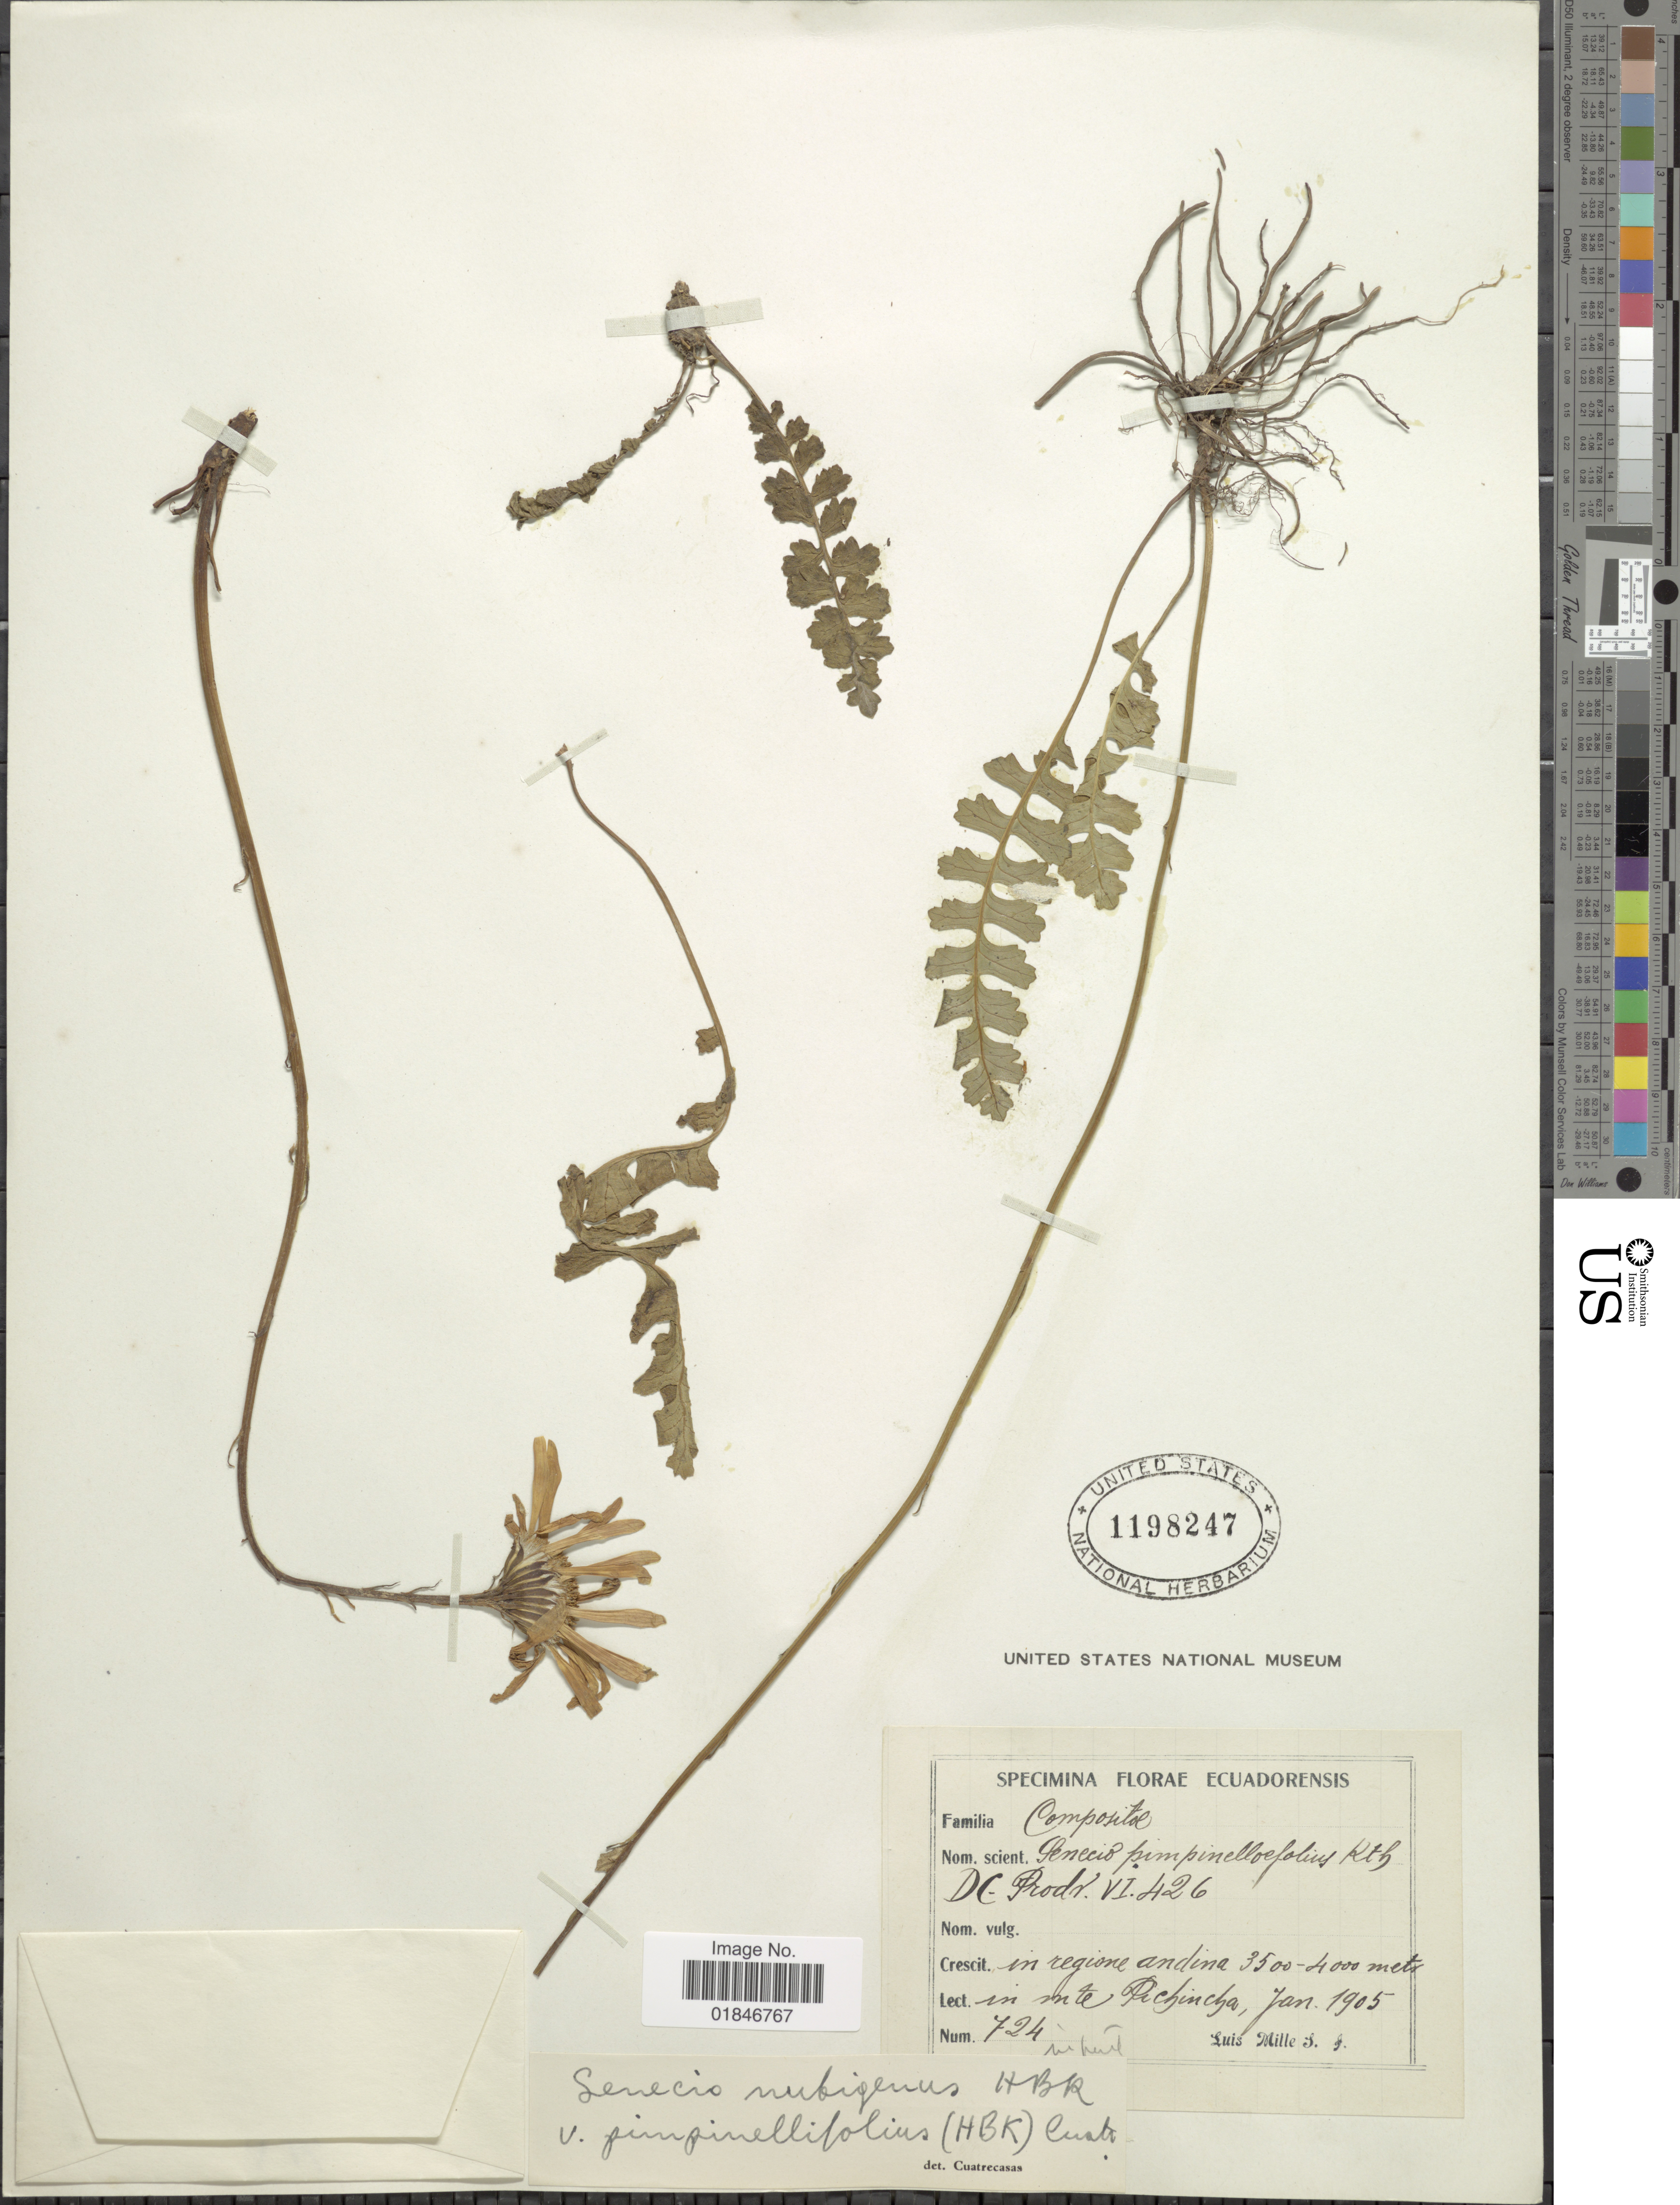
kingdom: Plantae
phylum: Tracheophyta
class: Magnoliopsida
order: Asterales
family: Asteraceae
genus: Dorobaea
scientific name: Dorobaea pimpinellifolia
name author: (Kunth) B. Nord.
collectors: L. Mille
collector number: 724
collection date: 1905-07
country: Ecuador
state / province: Pichincha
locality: In monte Pichincha.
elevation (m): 3500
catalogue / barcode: US 1198247